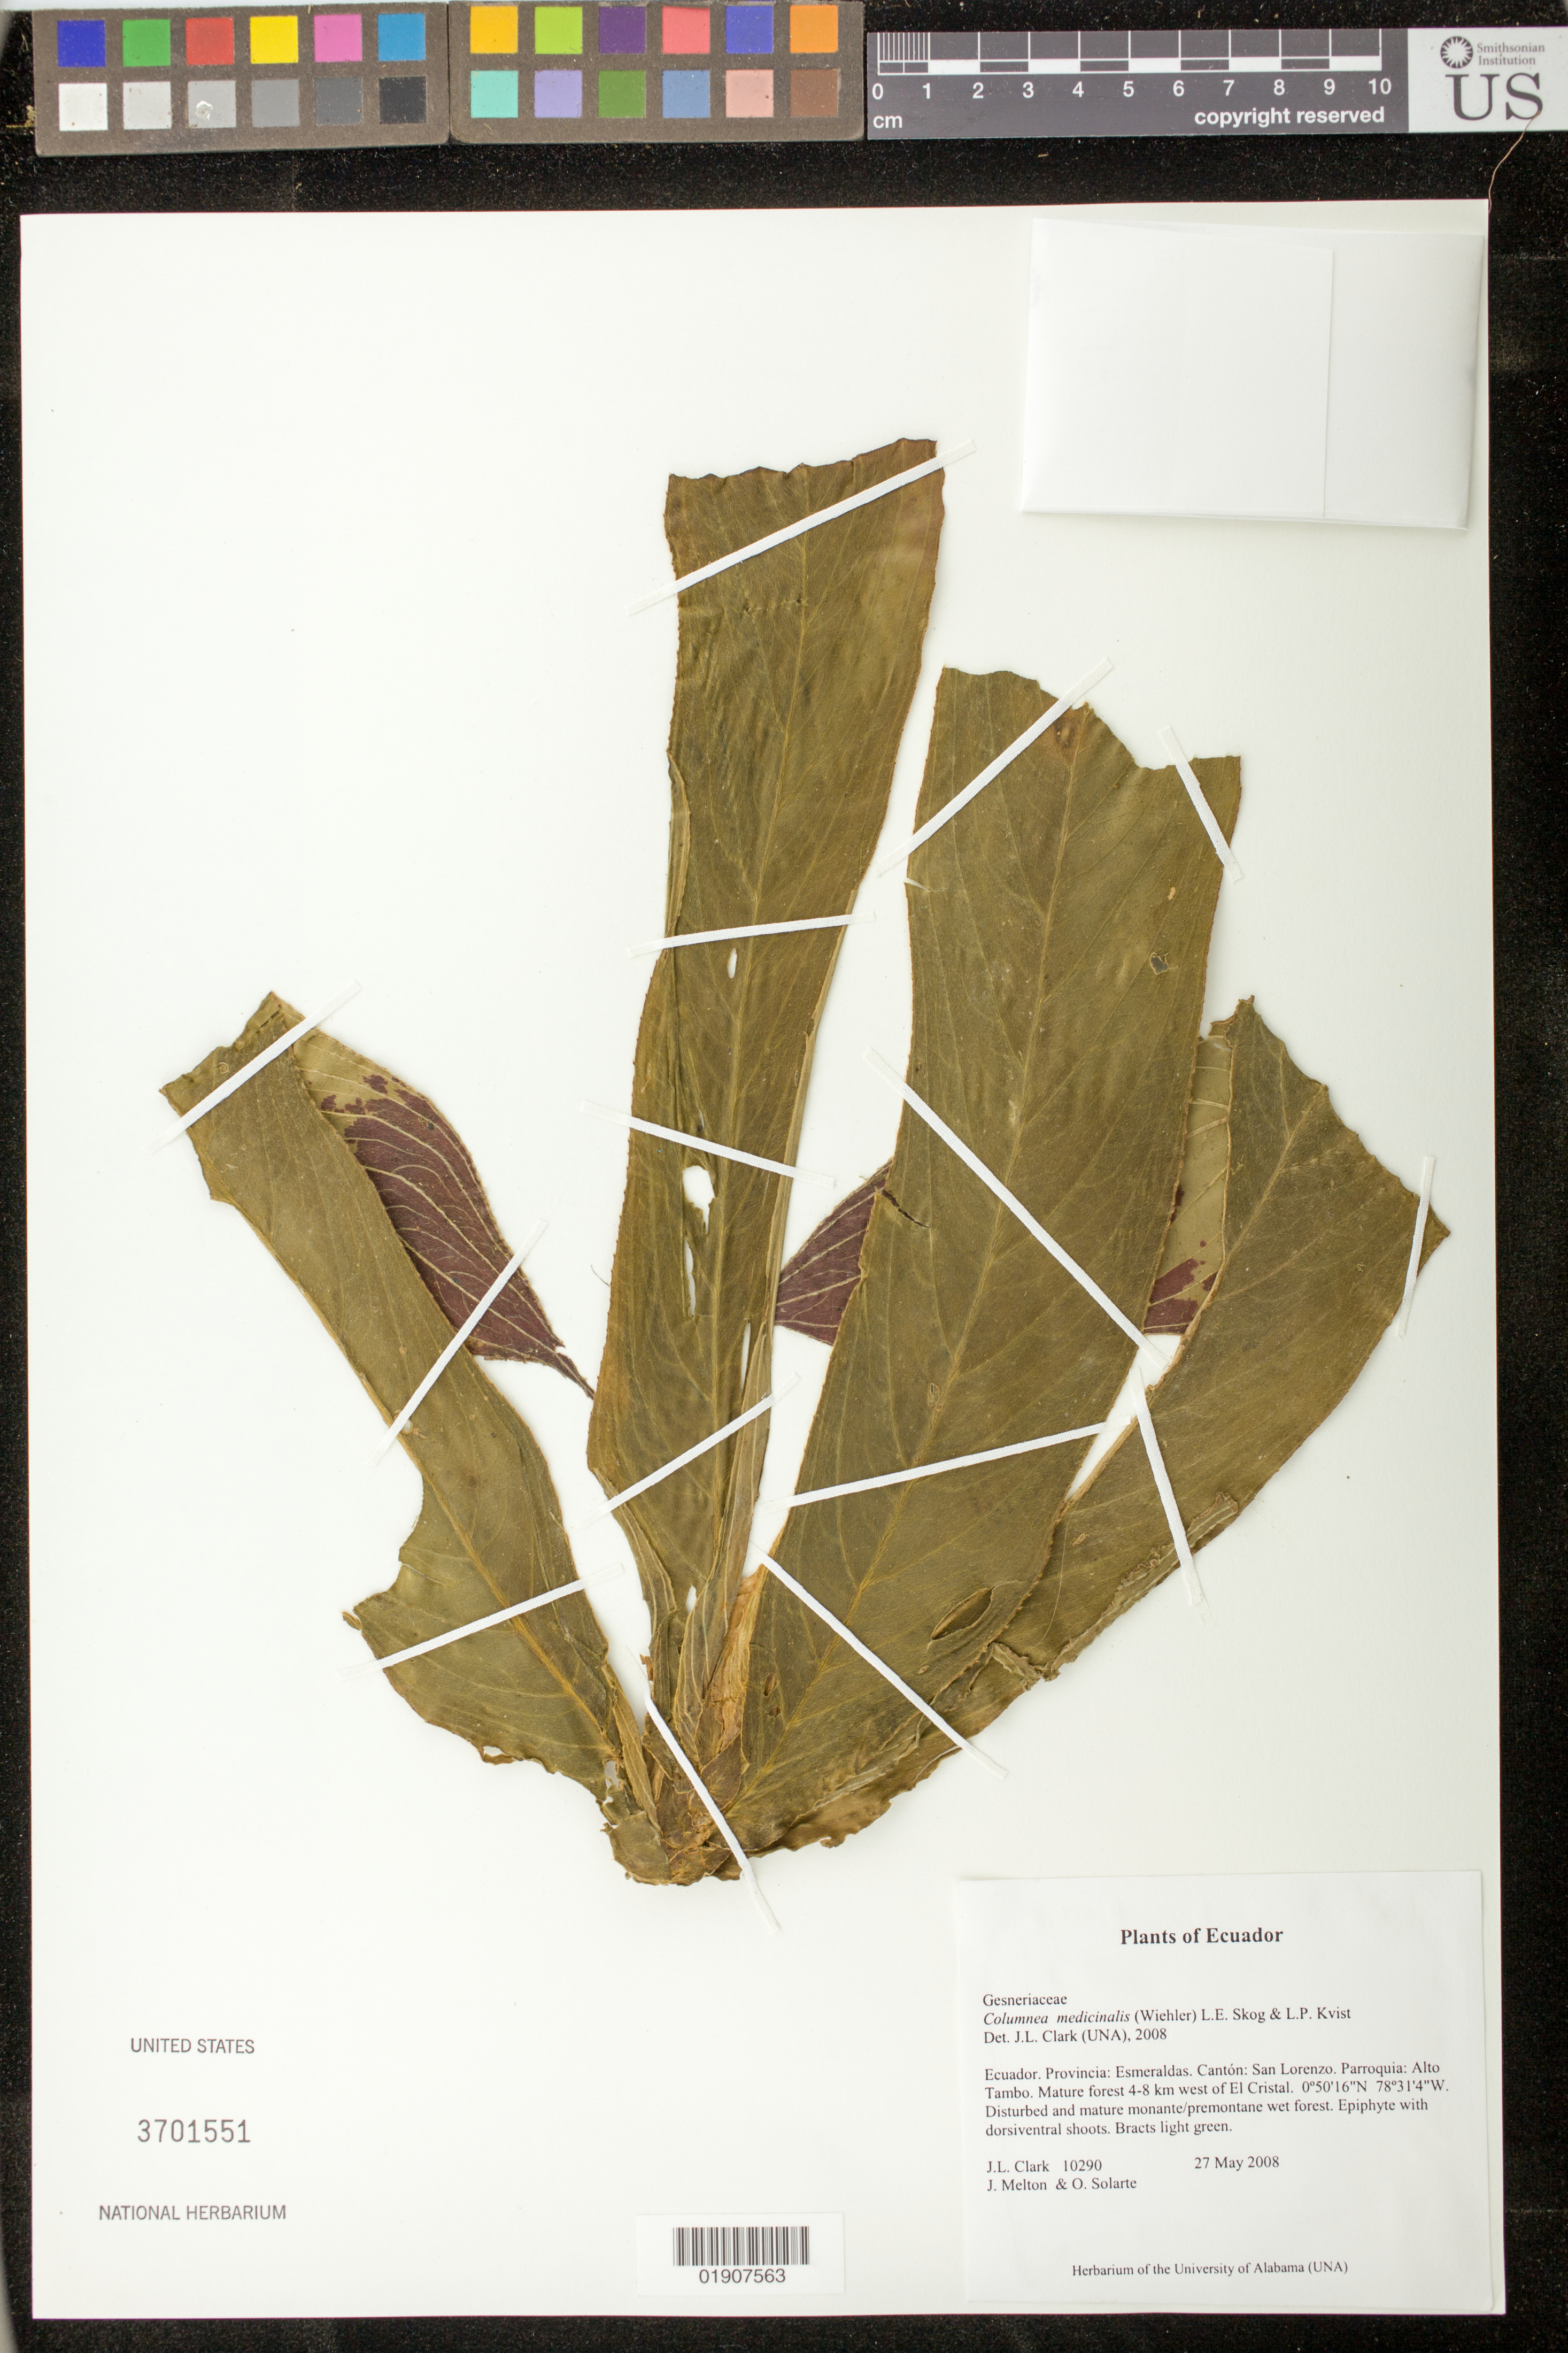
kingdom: Plantae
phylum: Tracheophyta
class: Magnoliopsida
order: Lamiales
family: Gesneriaceae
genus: Columnea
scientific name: Columnea medicinalis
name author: (Wiehler) L.E. Skog & L.P. Kvist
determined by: Clark, J. L., (SEL), The Marie Selby Botanical Garden (UNITED STATES)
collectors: J. L. Clark, J. Melton & O. Solarte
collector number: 10290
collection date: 2008-05-27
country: Ecuador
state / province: Esmeraldas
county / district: San Lorenzo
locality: Provincia: Esmeraldas. Cantón: San Lorenzo. Parroquia: Alto Tambo. Mature forest 4-8 km west of El Cristal.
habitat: Disturbed and mature monante/premontane wet forest.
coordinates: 0 50 16 N, 78 31 4 W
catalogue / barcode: US 3701551